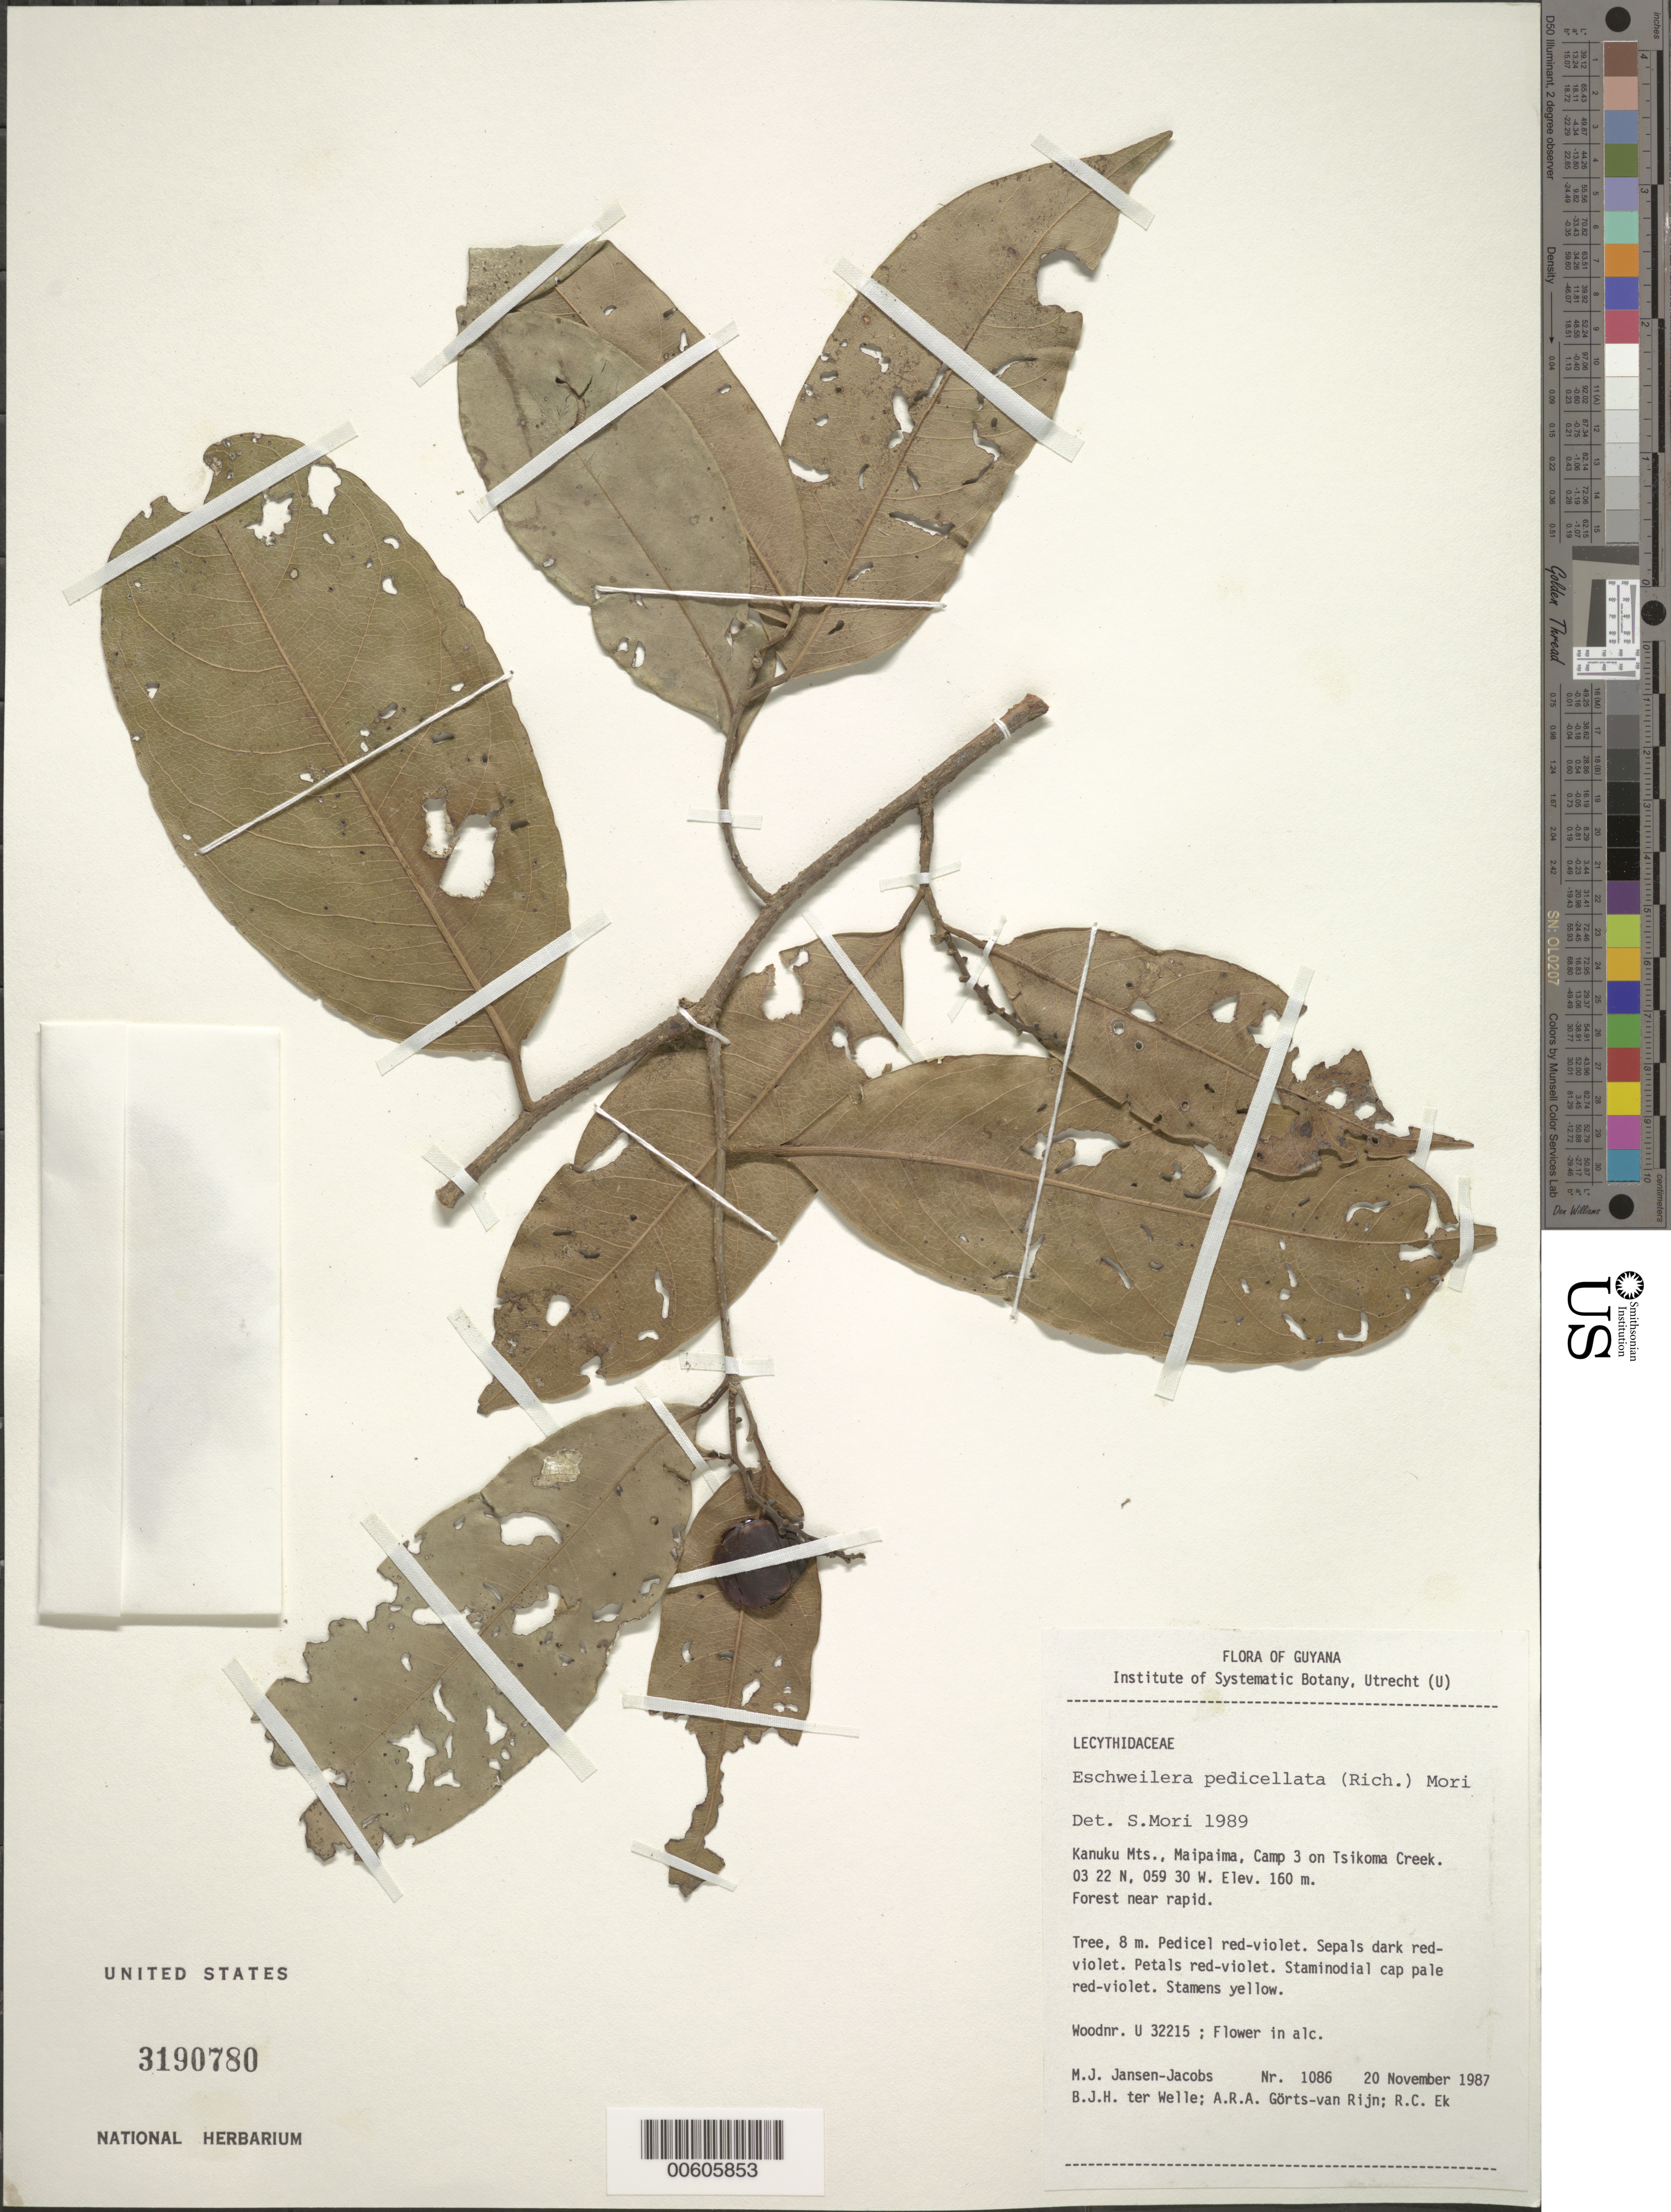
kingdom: Plantae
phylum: Tracheophyta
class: Magnoliopsida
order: Ericales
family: Lecythidaceae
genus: Eschweilera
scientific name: Eschweilera pedicellata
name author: (Rich.) S.A. Mori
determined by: Mori, Scott A.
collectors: M. J. Jansen-Jacobs, B. Welle, A. .R. A. Görts-van Rijn & R. C. Ek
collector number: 1086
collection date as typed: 20-Nov-87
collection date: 1987-11-20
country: Guyana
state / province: U. Takutu-U. Essequibo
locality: Kanuku Mts., Maipaima, Camp 3 on Tsikoma Creek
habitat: Forest near rapid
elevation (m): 160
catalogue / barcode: US 3190780